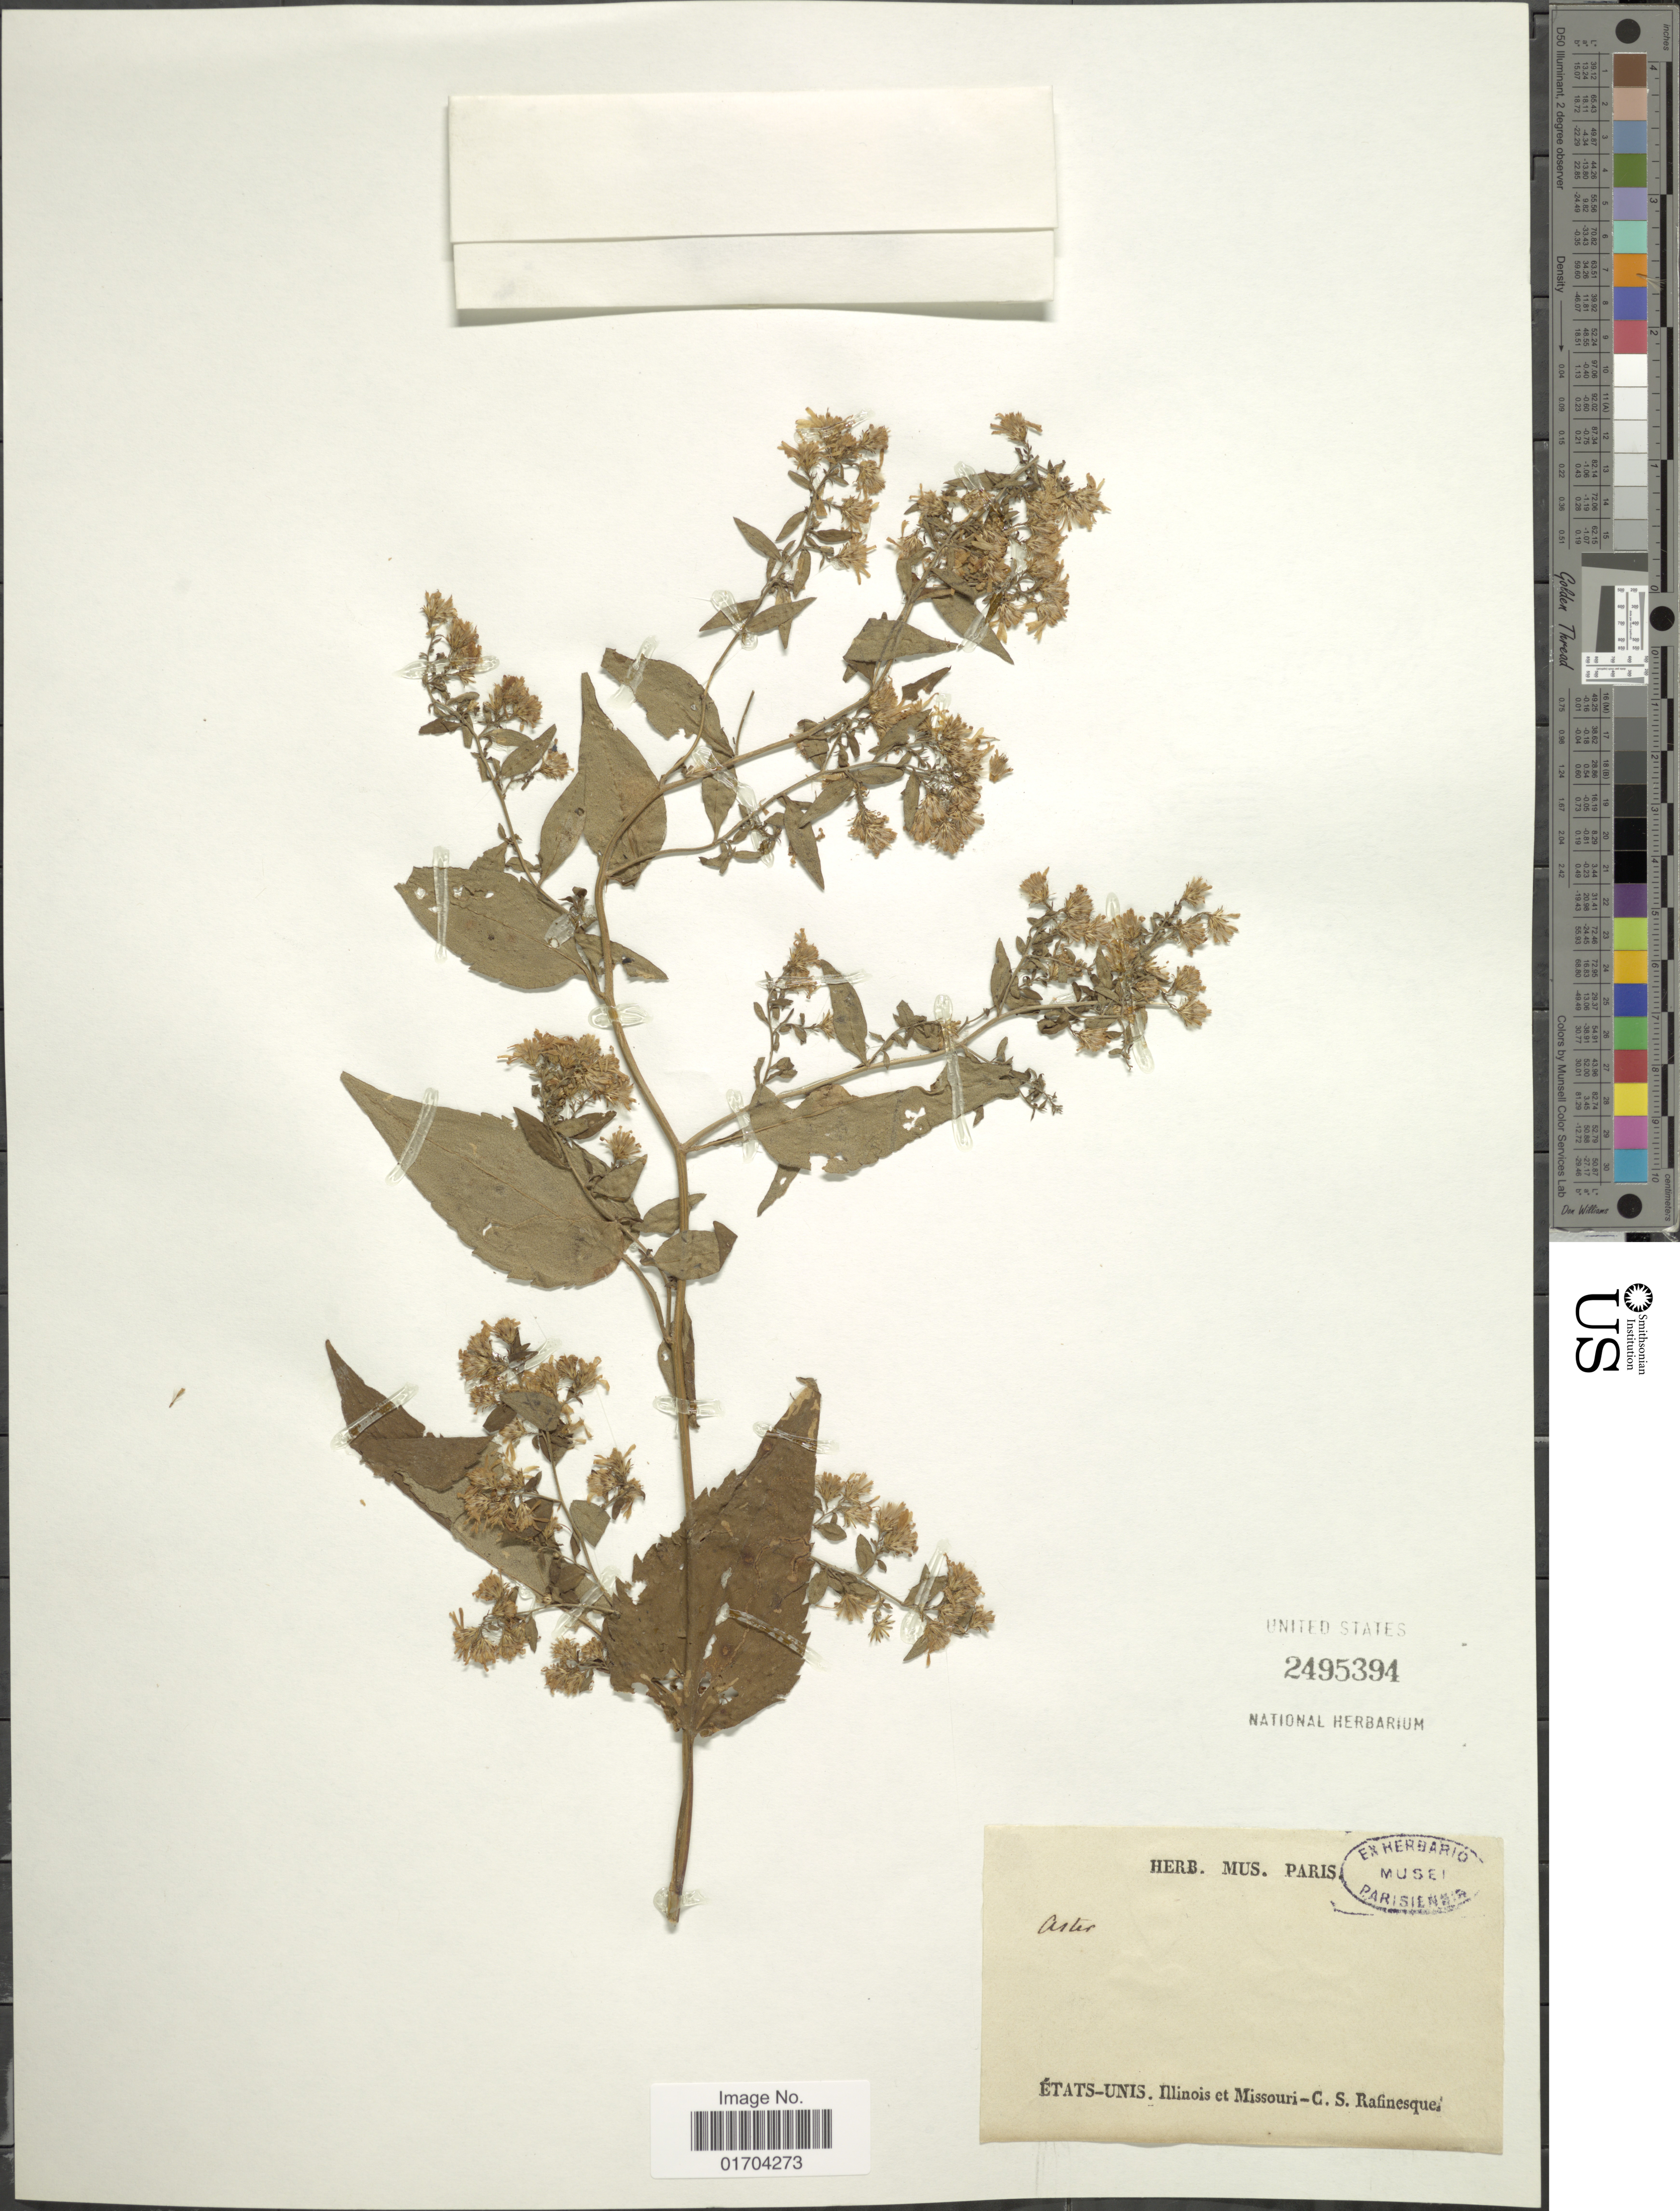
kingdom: Plantae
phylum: Tracheophyta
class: Magnoliopsida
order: Asterales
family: Asteraceae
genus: Symphyotrichum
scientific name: Symphyotrichum sp.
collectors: C. S. Rafinesque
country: United States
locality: Etats-Unis, Illinois et Missouri.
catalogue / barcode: US 2495394